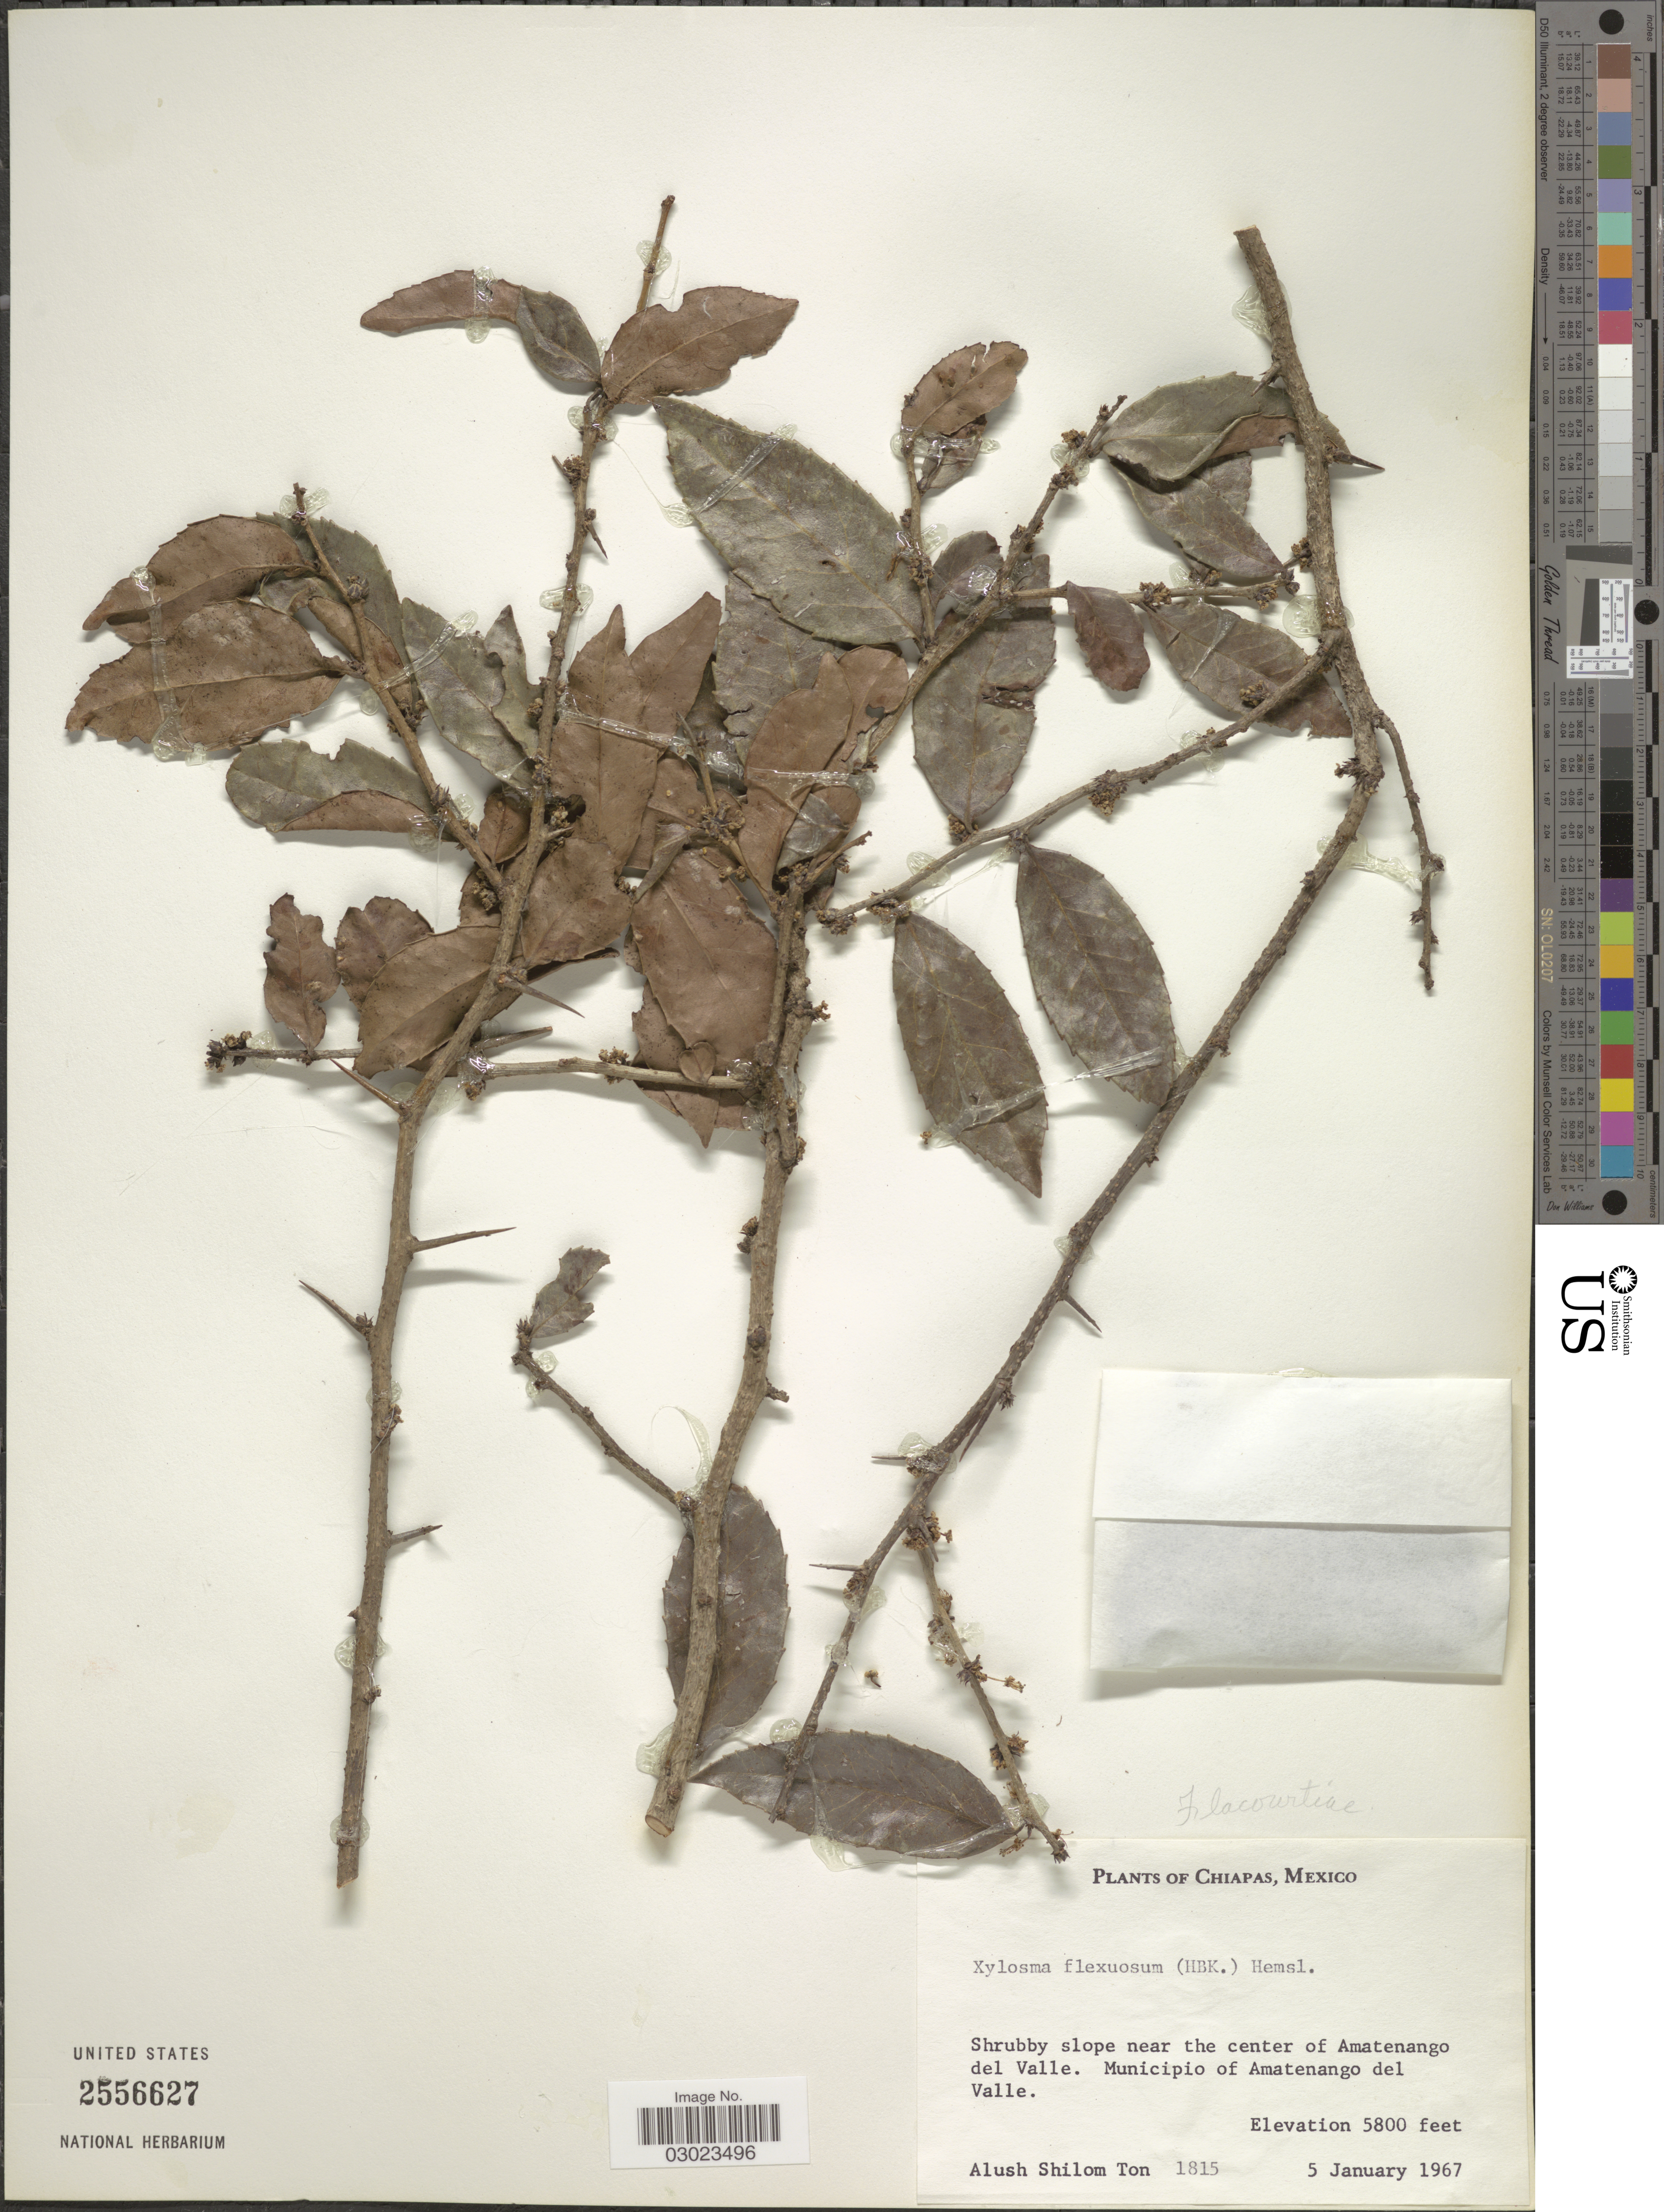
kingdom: Plantae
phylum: Tracheophyta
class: Magnoliopsida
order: Malpighiales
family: Salicaceae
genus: Xylosma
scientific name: Xylosma flexuosa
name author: (Kunth) Hemsl.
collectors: A. M. Ton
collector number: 1815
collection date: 1967-01-05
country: Mexico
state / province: Chiapas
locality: Shrubby slope near the center of Amatenango del Valle, Municipio of Amatenango del Valle.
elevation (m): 1768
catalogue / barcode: US 2556627